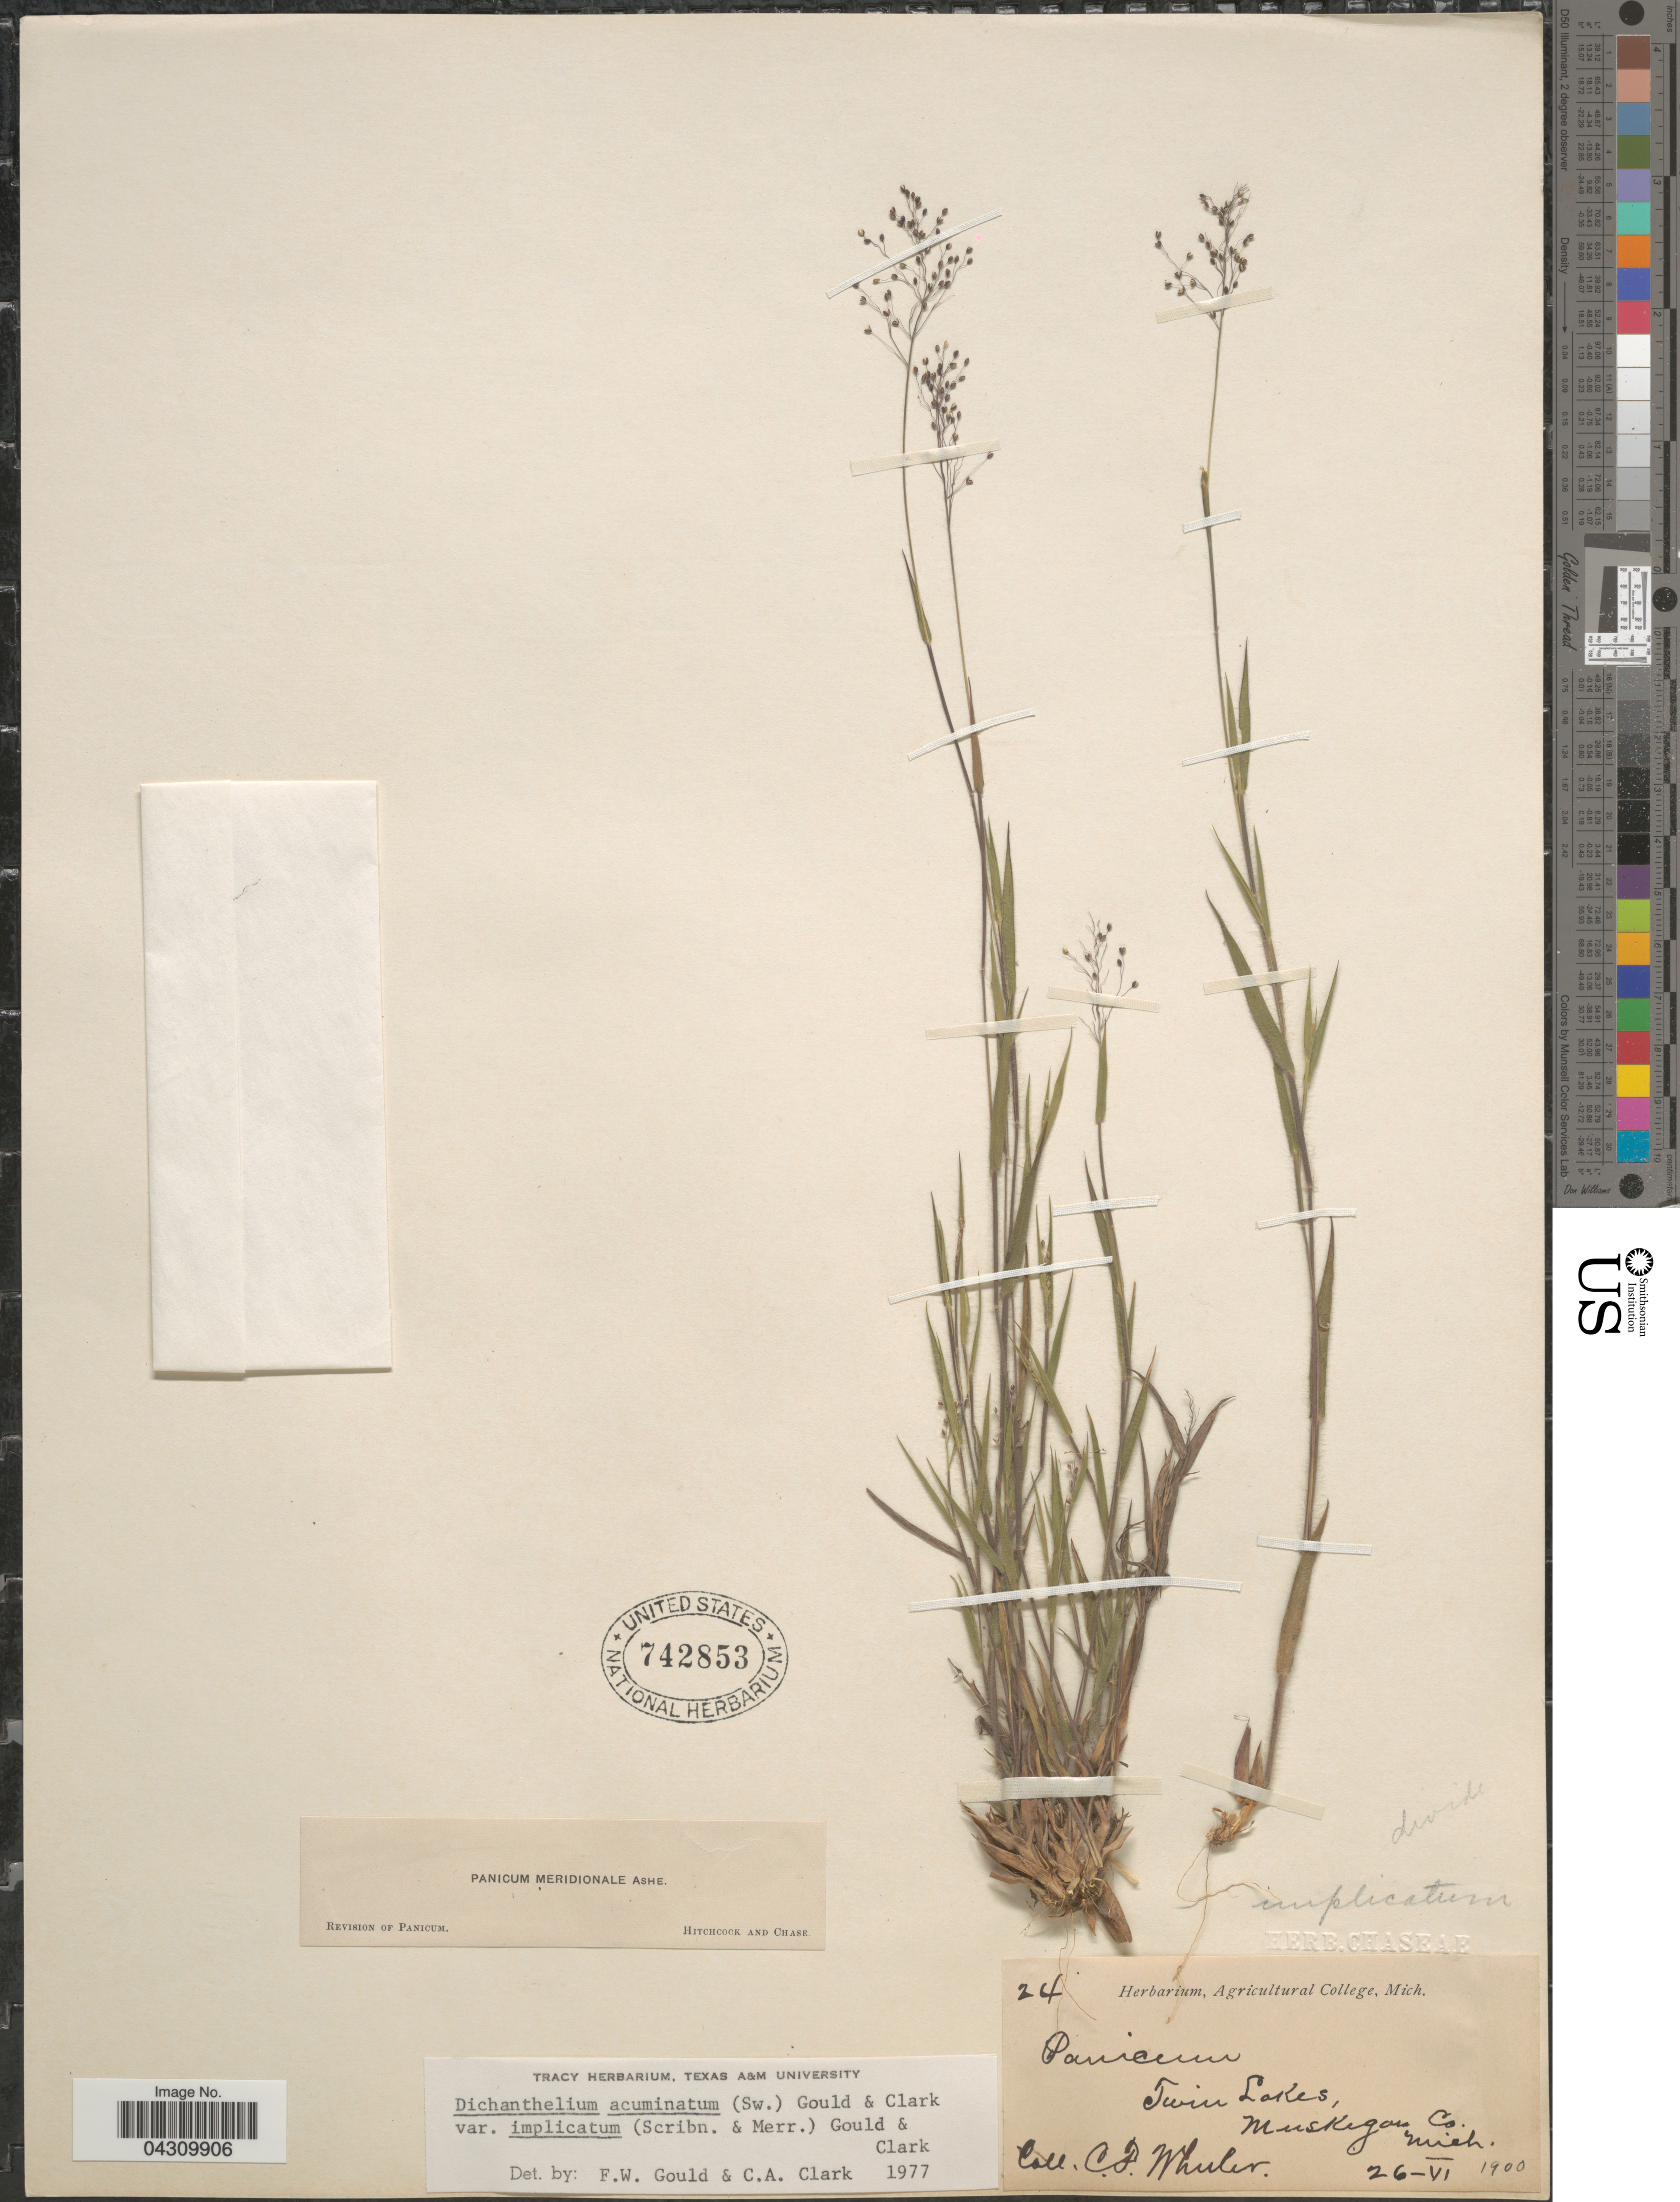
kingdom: Plantae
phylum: Tracheophyta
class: Liliopsida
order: Poales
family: Poaceae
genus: Dichanthelium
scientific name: Dichanthelium acuminatum var. acuminatum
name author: (Sw.) Gould & C.A. Clark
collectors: C. Wheeler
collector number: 24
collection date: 1900-06-26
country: United States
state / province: Michigan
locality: Twin Lakes, Muskegon Co.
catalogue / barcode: US 742853